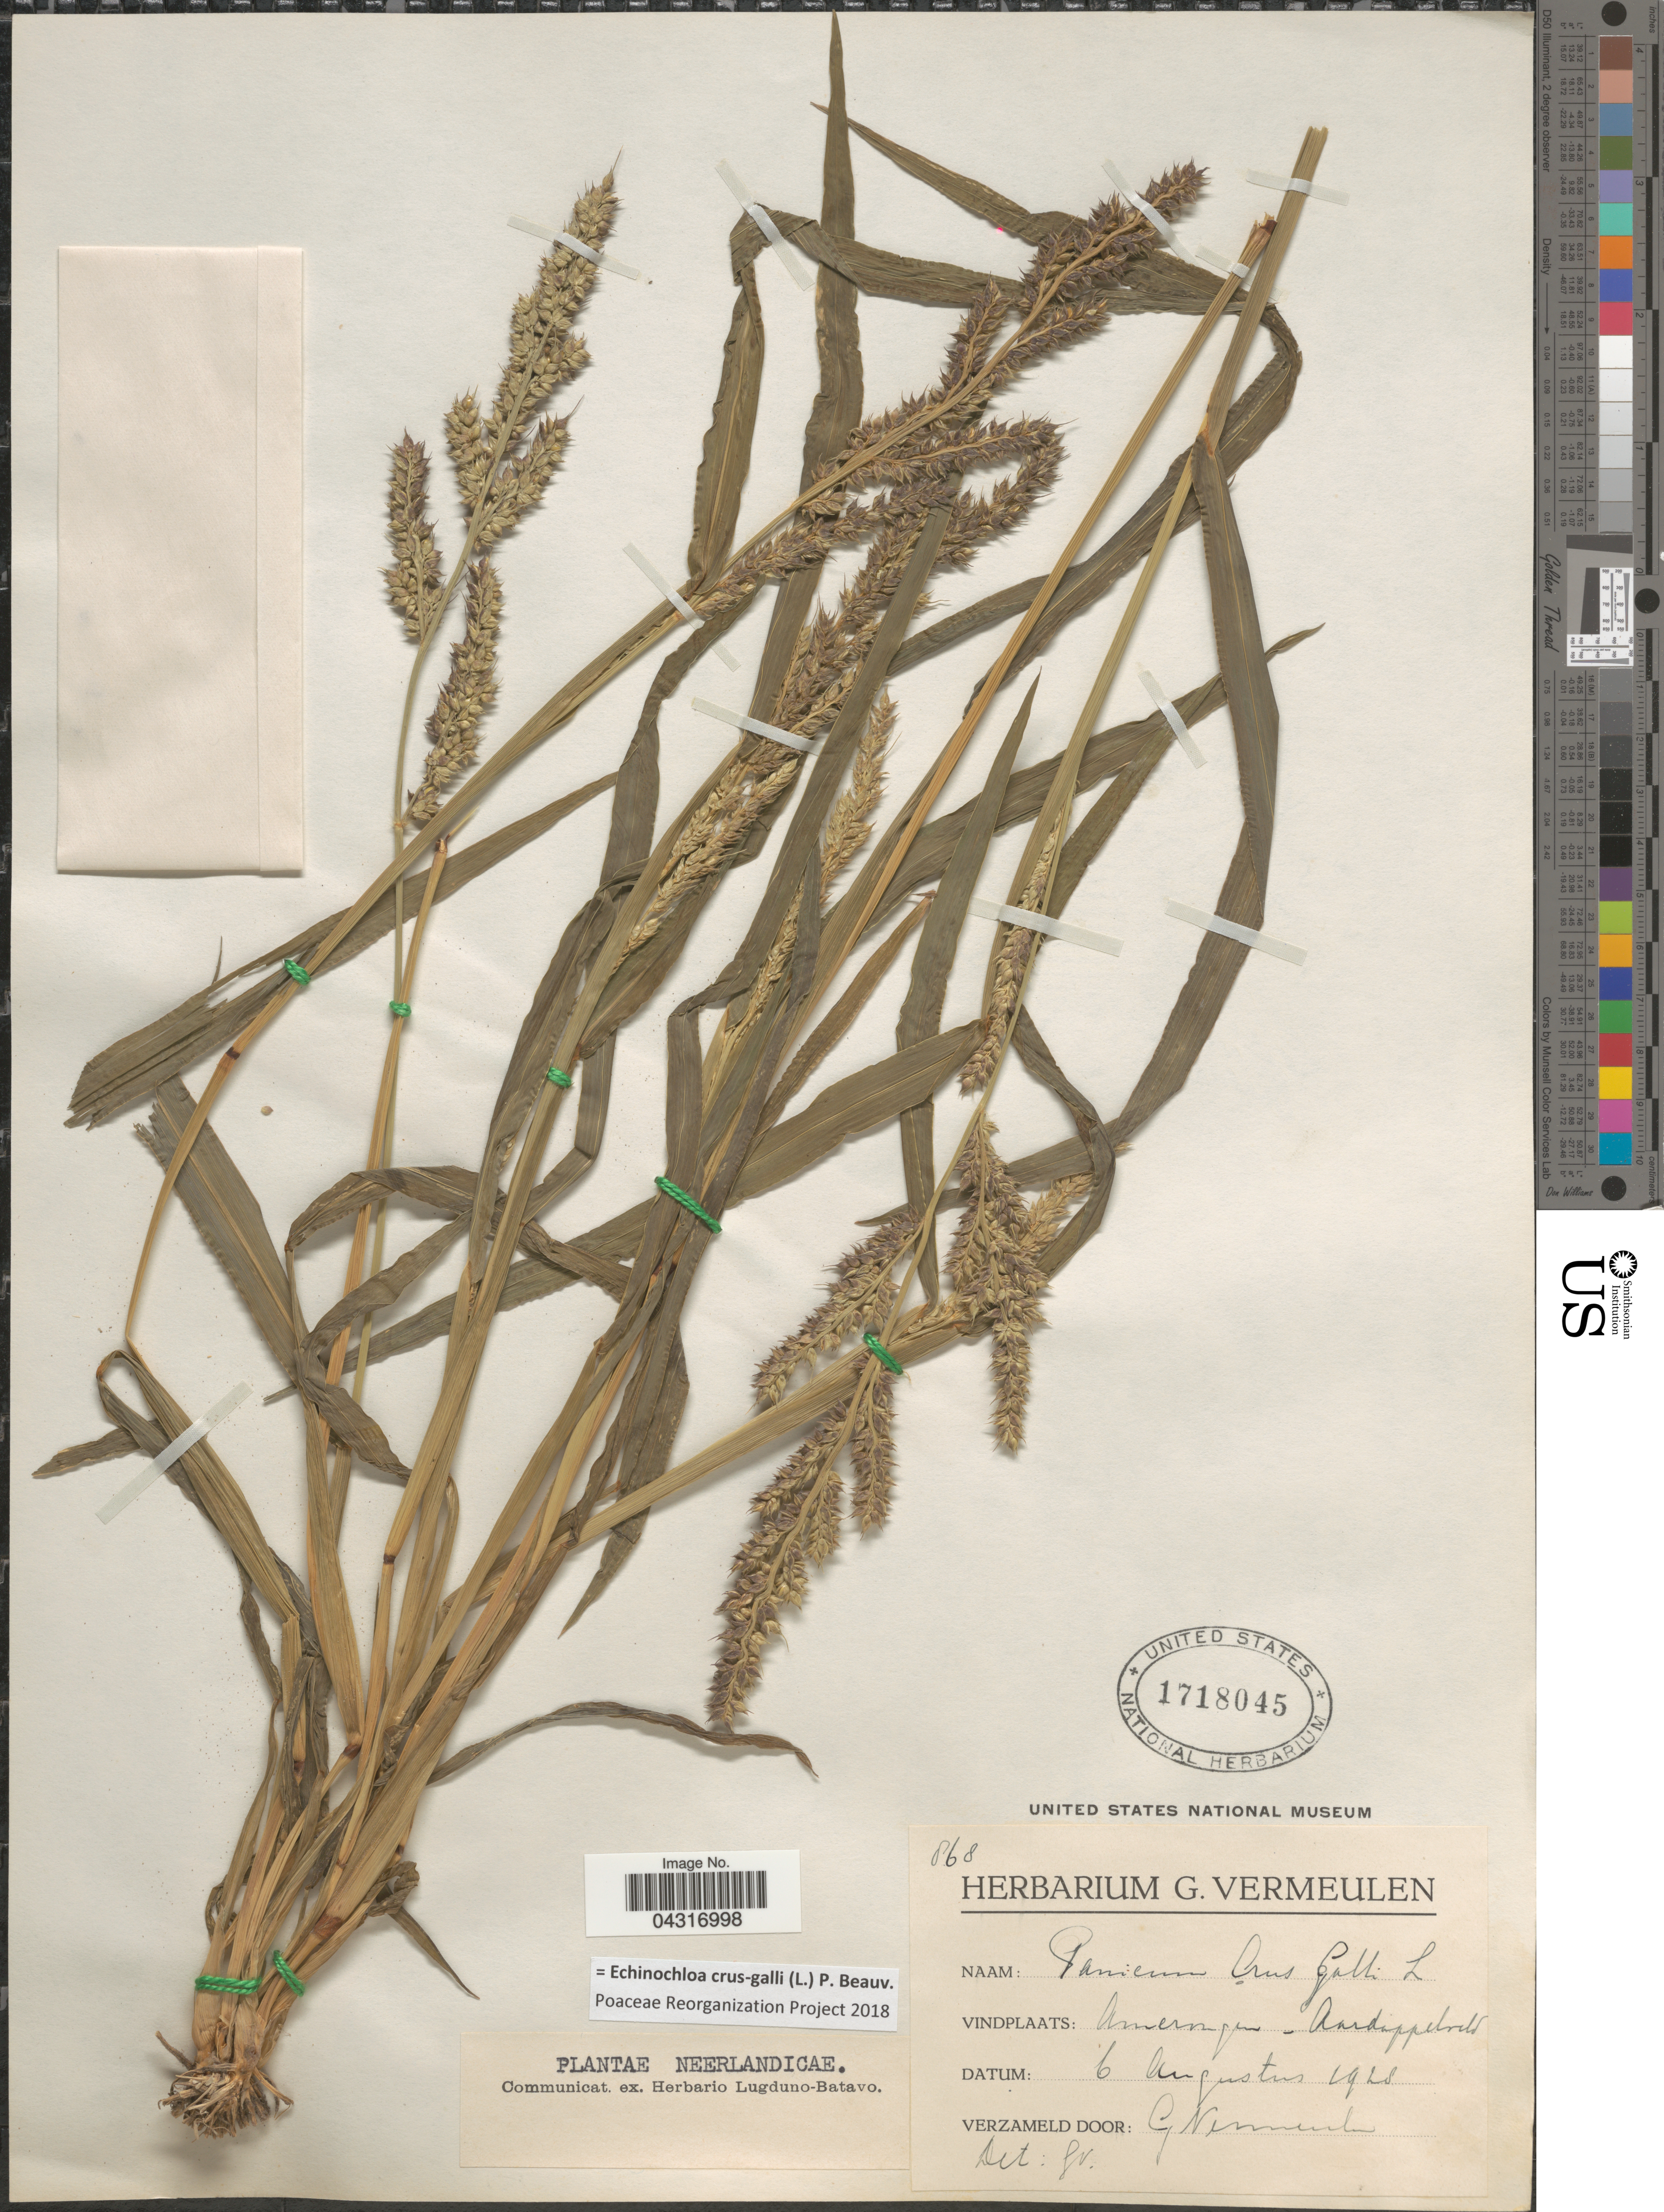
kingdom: Plantae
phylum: Tracheophyta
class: Liliopsida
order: Poales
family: Poaceae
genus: Echinochloa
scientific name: Echinochloa crus-galli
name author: (L.) P. Beauv.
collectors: G. Vermeulen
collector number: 868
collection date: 1928-08-06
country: Netherlands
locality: Amerongen - Aardappelveld.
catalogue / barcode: US 1718045